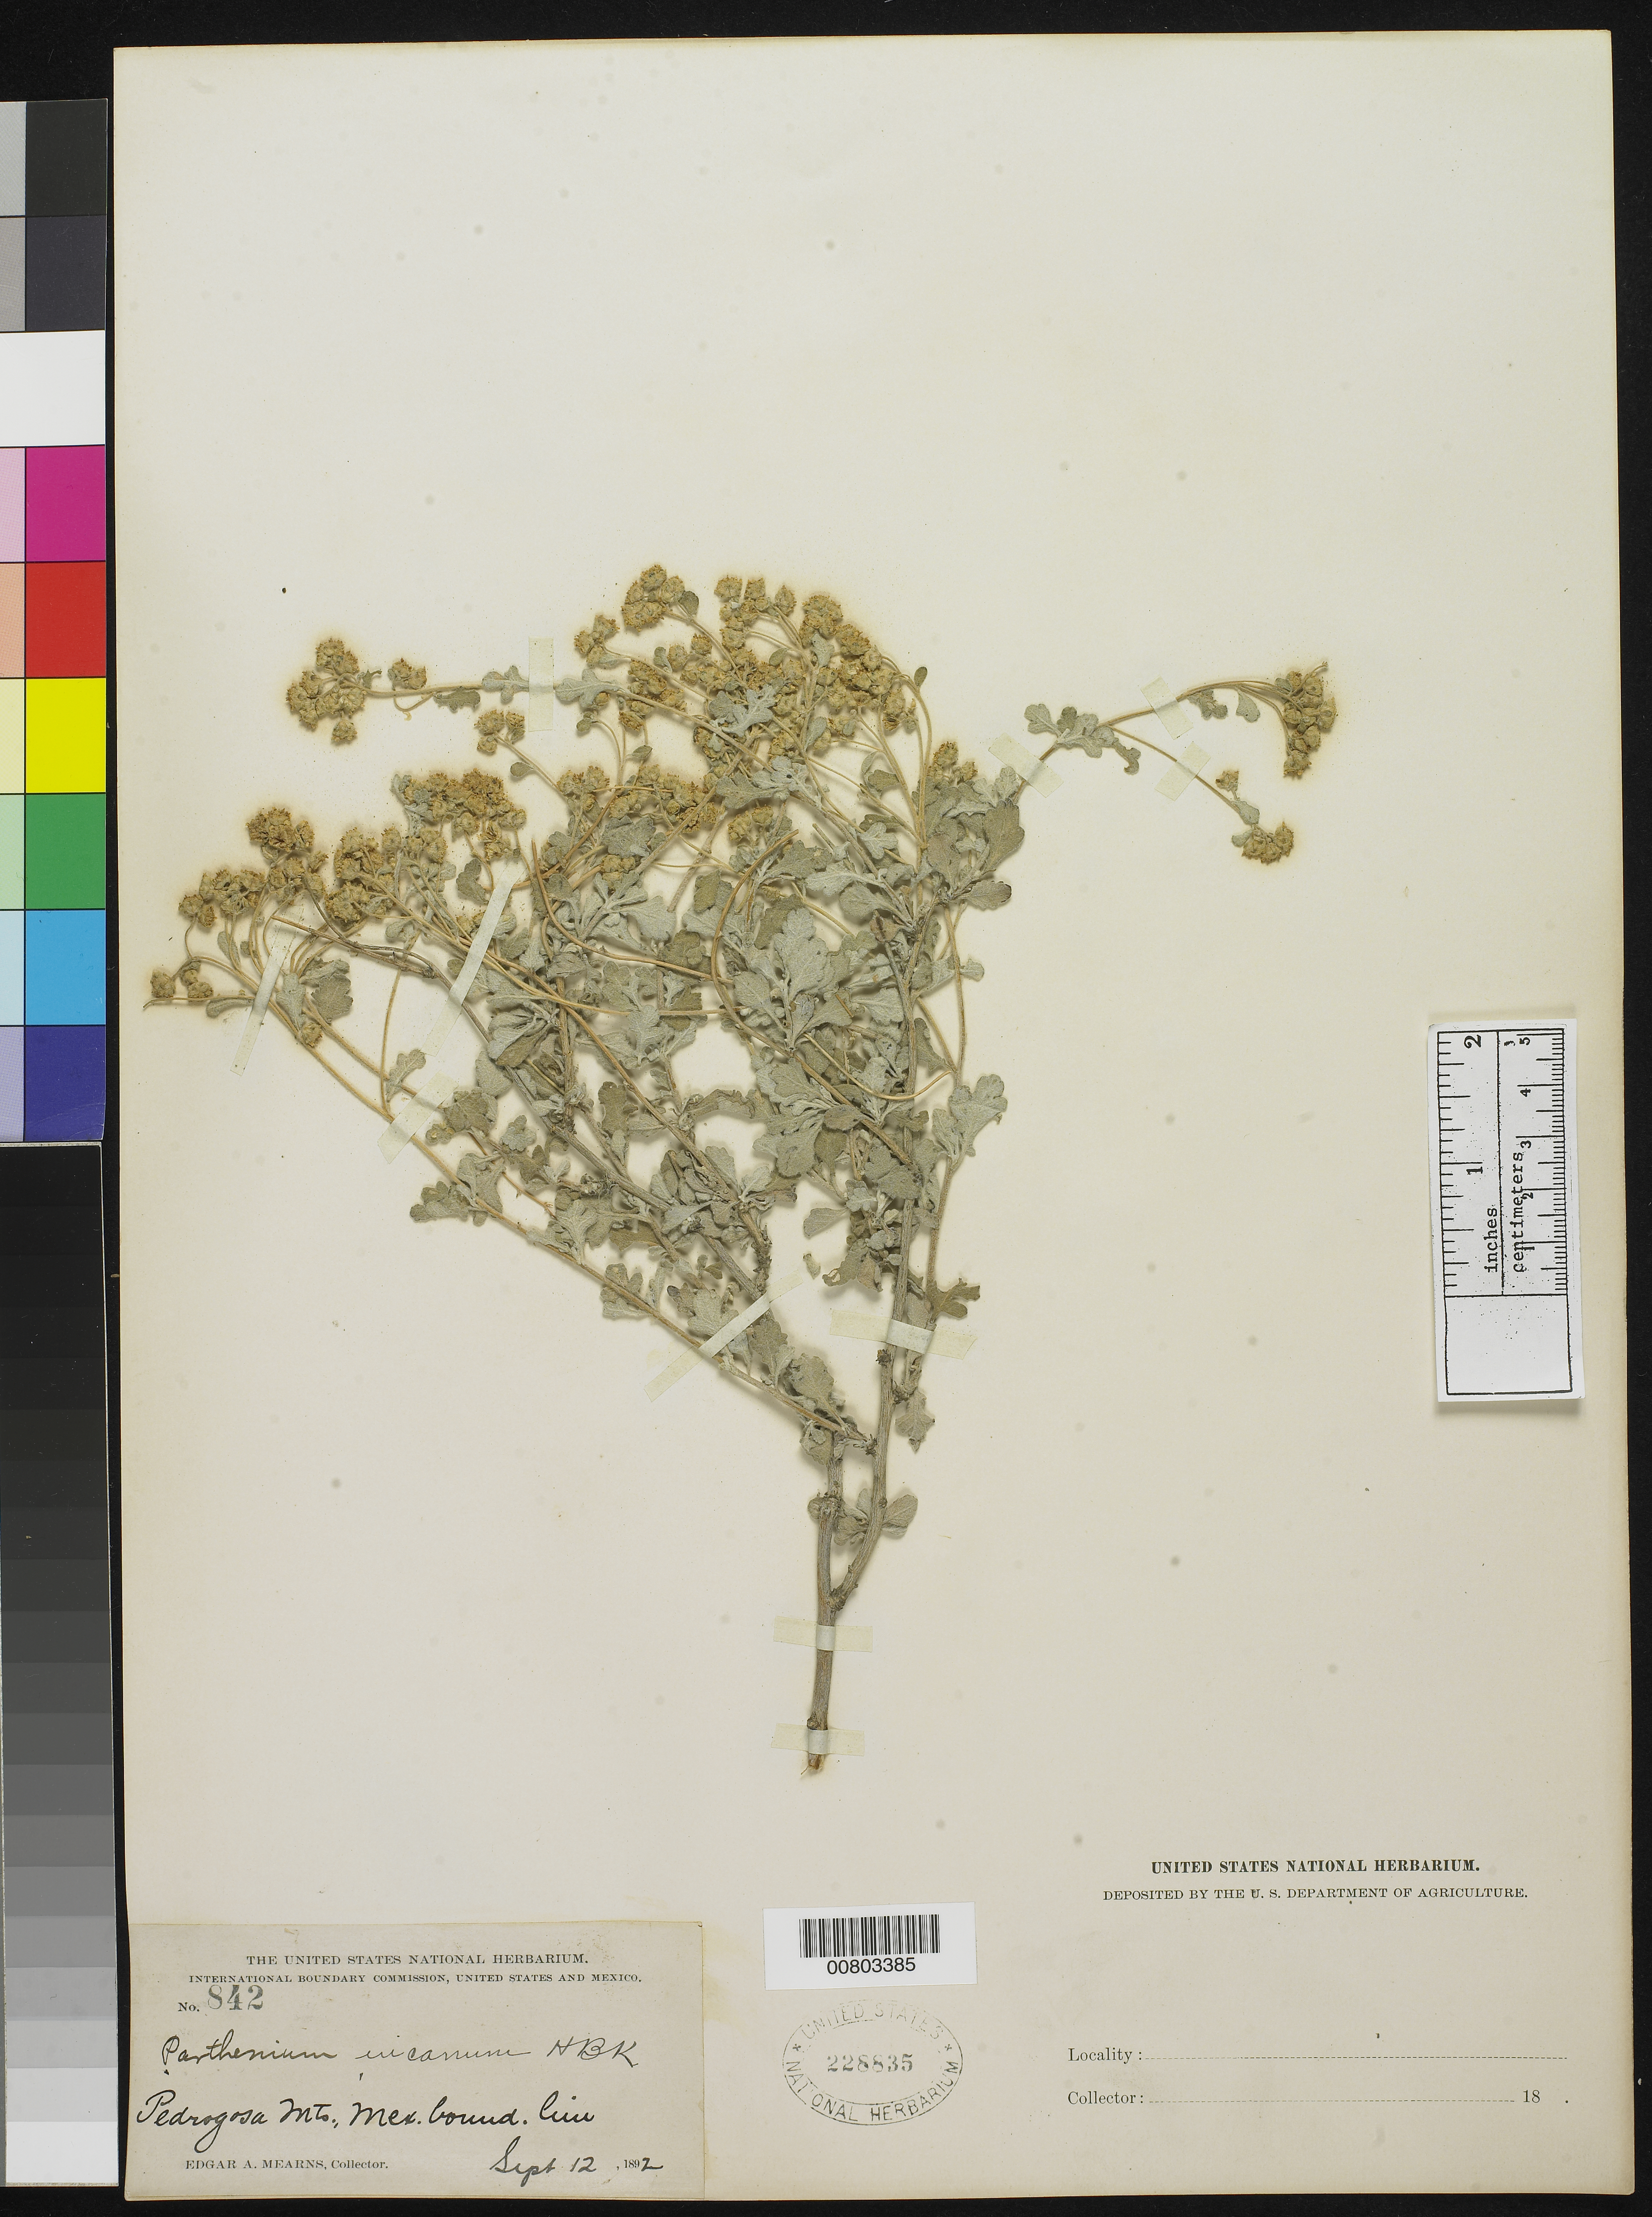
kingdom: Plantae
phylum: Tracheophyta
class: Magnoliopsida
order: Asterales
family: Asteraceae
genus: Parthenium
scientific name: Parthenium incanum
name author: Kunth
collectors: E. A. Mearns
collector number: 842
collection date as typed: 12 Sep 1892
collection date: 1892-09-12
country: United States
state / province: Arizona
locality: Pedregosa Mountains, Mexican bound. Line.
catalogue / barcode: US 228835